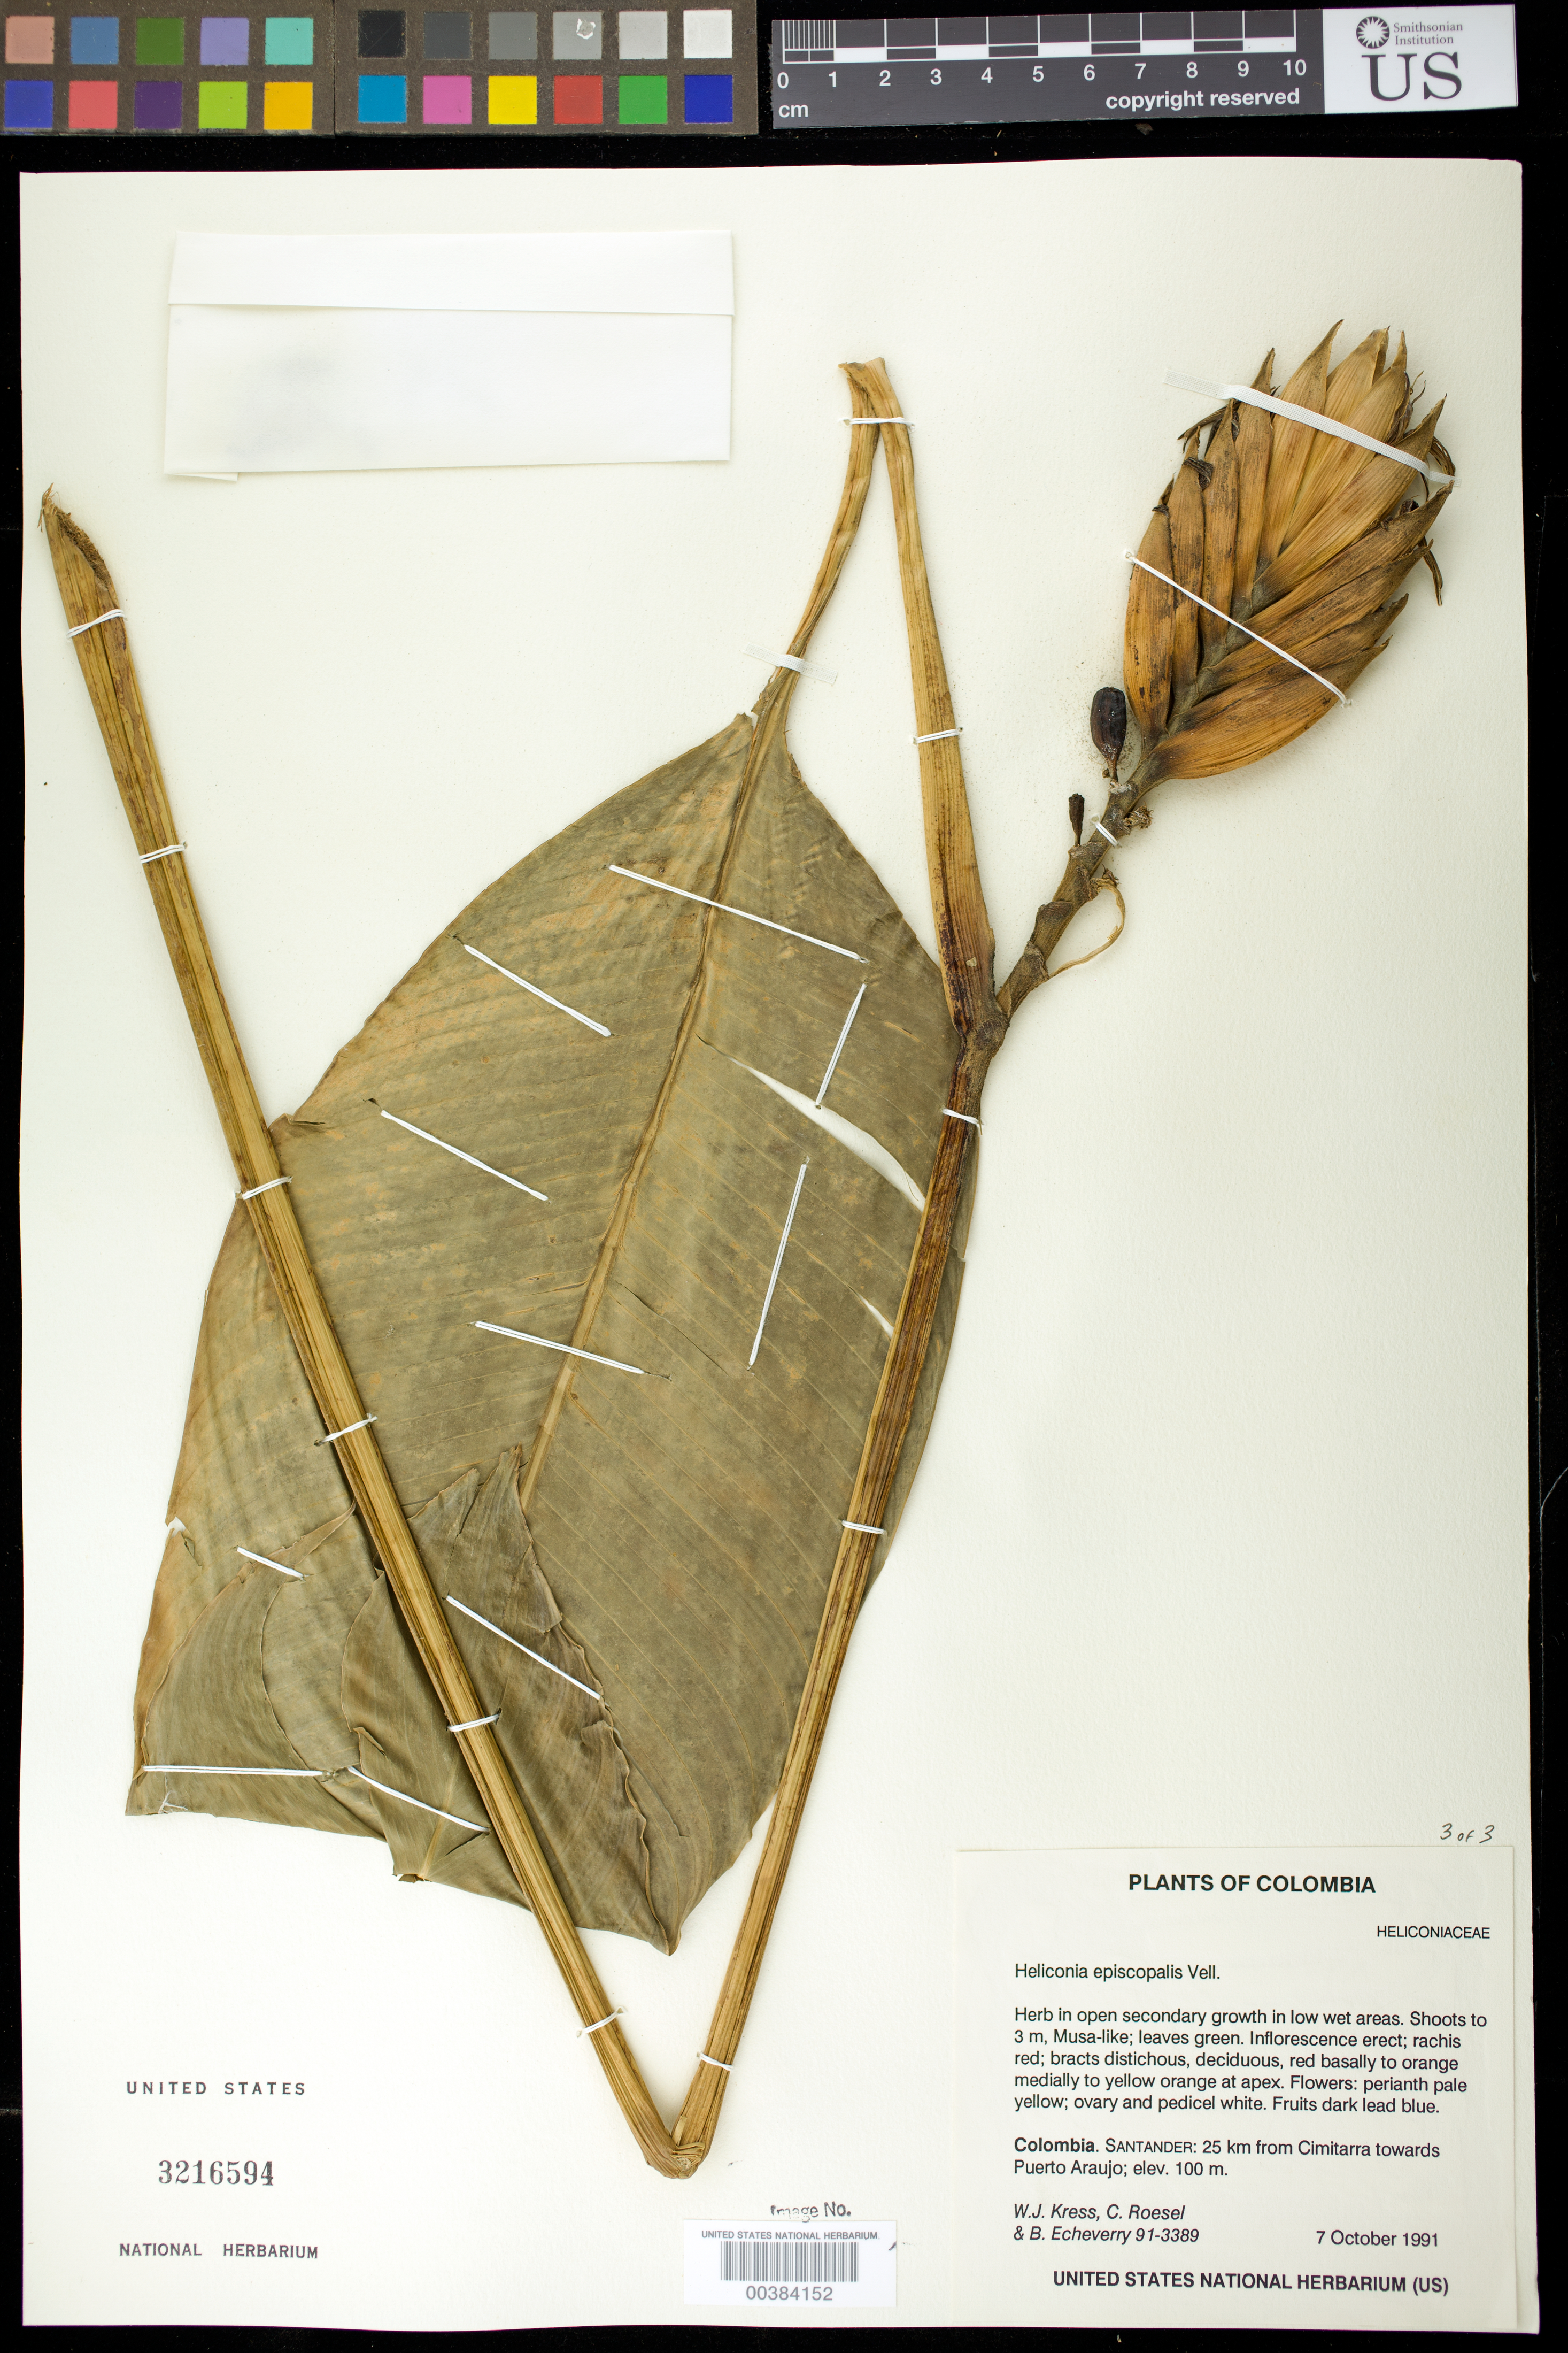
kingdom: Plantae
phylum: Tracheophyta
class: Liliopsida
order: Zingiberales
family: Heliconiaceae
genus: Heliconia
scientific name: Heliconia episcopalis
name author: Vell.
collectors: W. J. Kress, C. S. Roesel & B. Echeverry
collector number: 91-3389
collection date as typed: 07 Oct 1991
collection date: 1991-10-07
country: Colombia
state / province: Santander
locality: Between Cimitarra towards Puerto Araujo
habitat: Open secondary growth in low wet areas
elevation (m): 100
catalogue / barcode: US 3216594